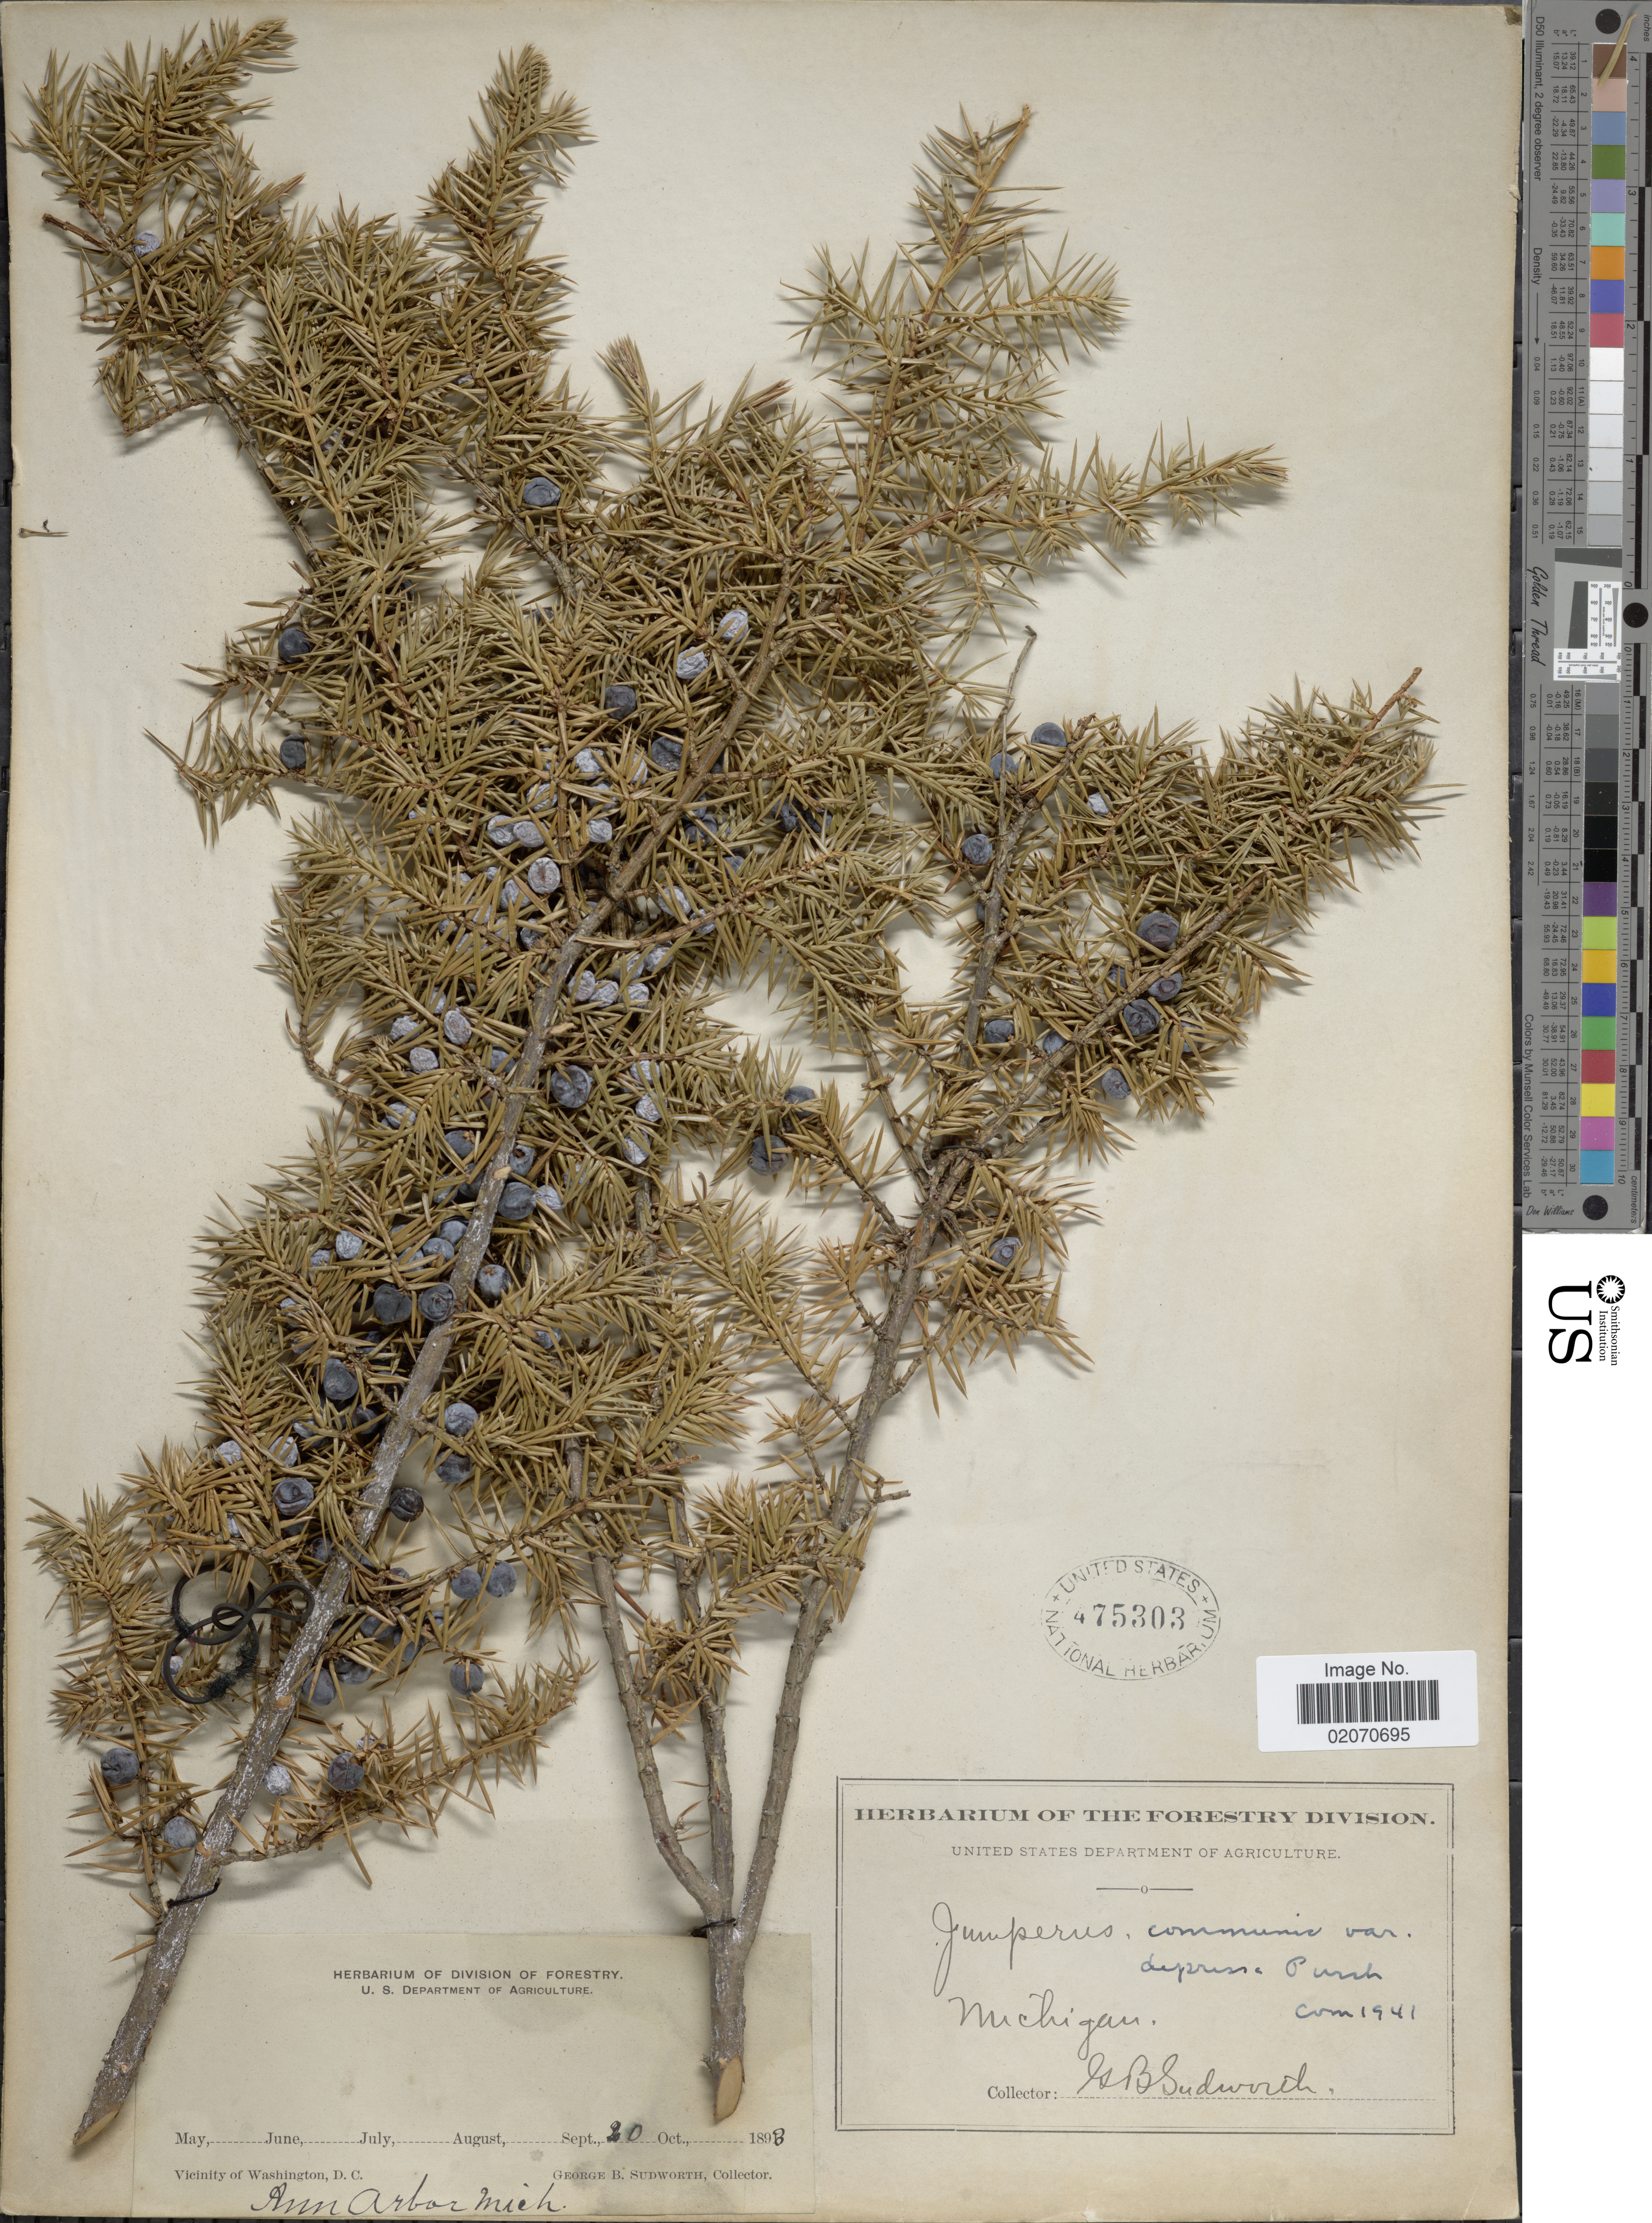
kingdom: Plantae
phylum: Tracheophyta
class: Pinopsida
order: Pinales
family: Cupressaceae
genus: Juniperus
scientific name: Juniperus communis var. depressa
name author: Pursh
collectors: G. B. Sudworth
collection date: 1893-09-20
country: United States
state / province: Michigan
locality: Vicinity of Washington, D.C. Ann Arbor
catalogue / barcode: US 475303